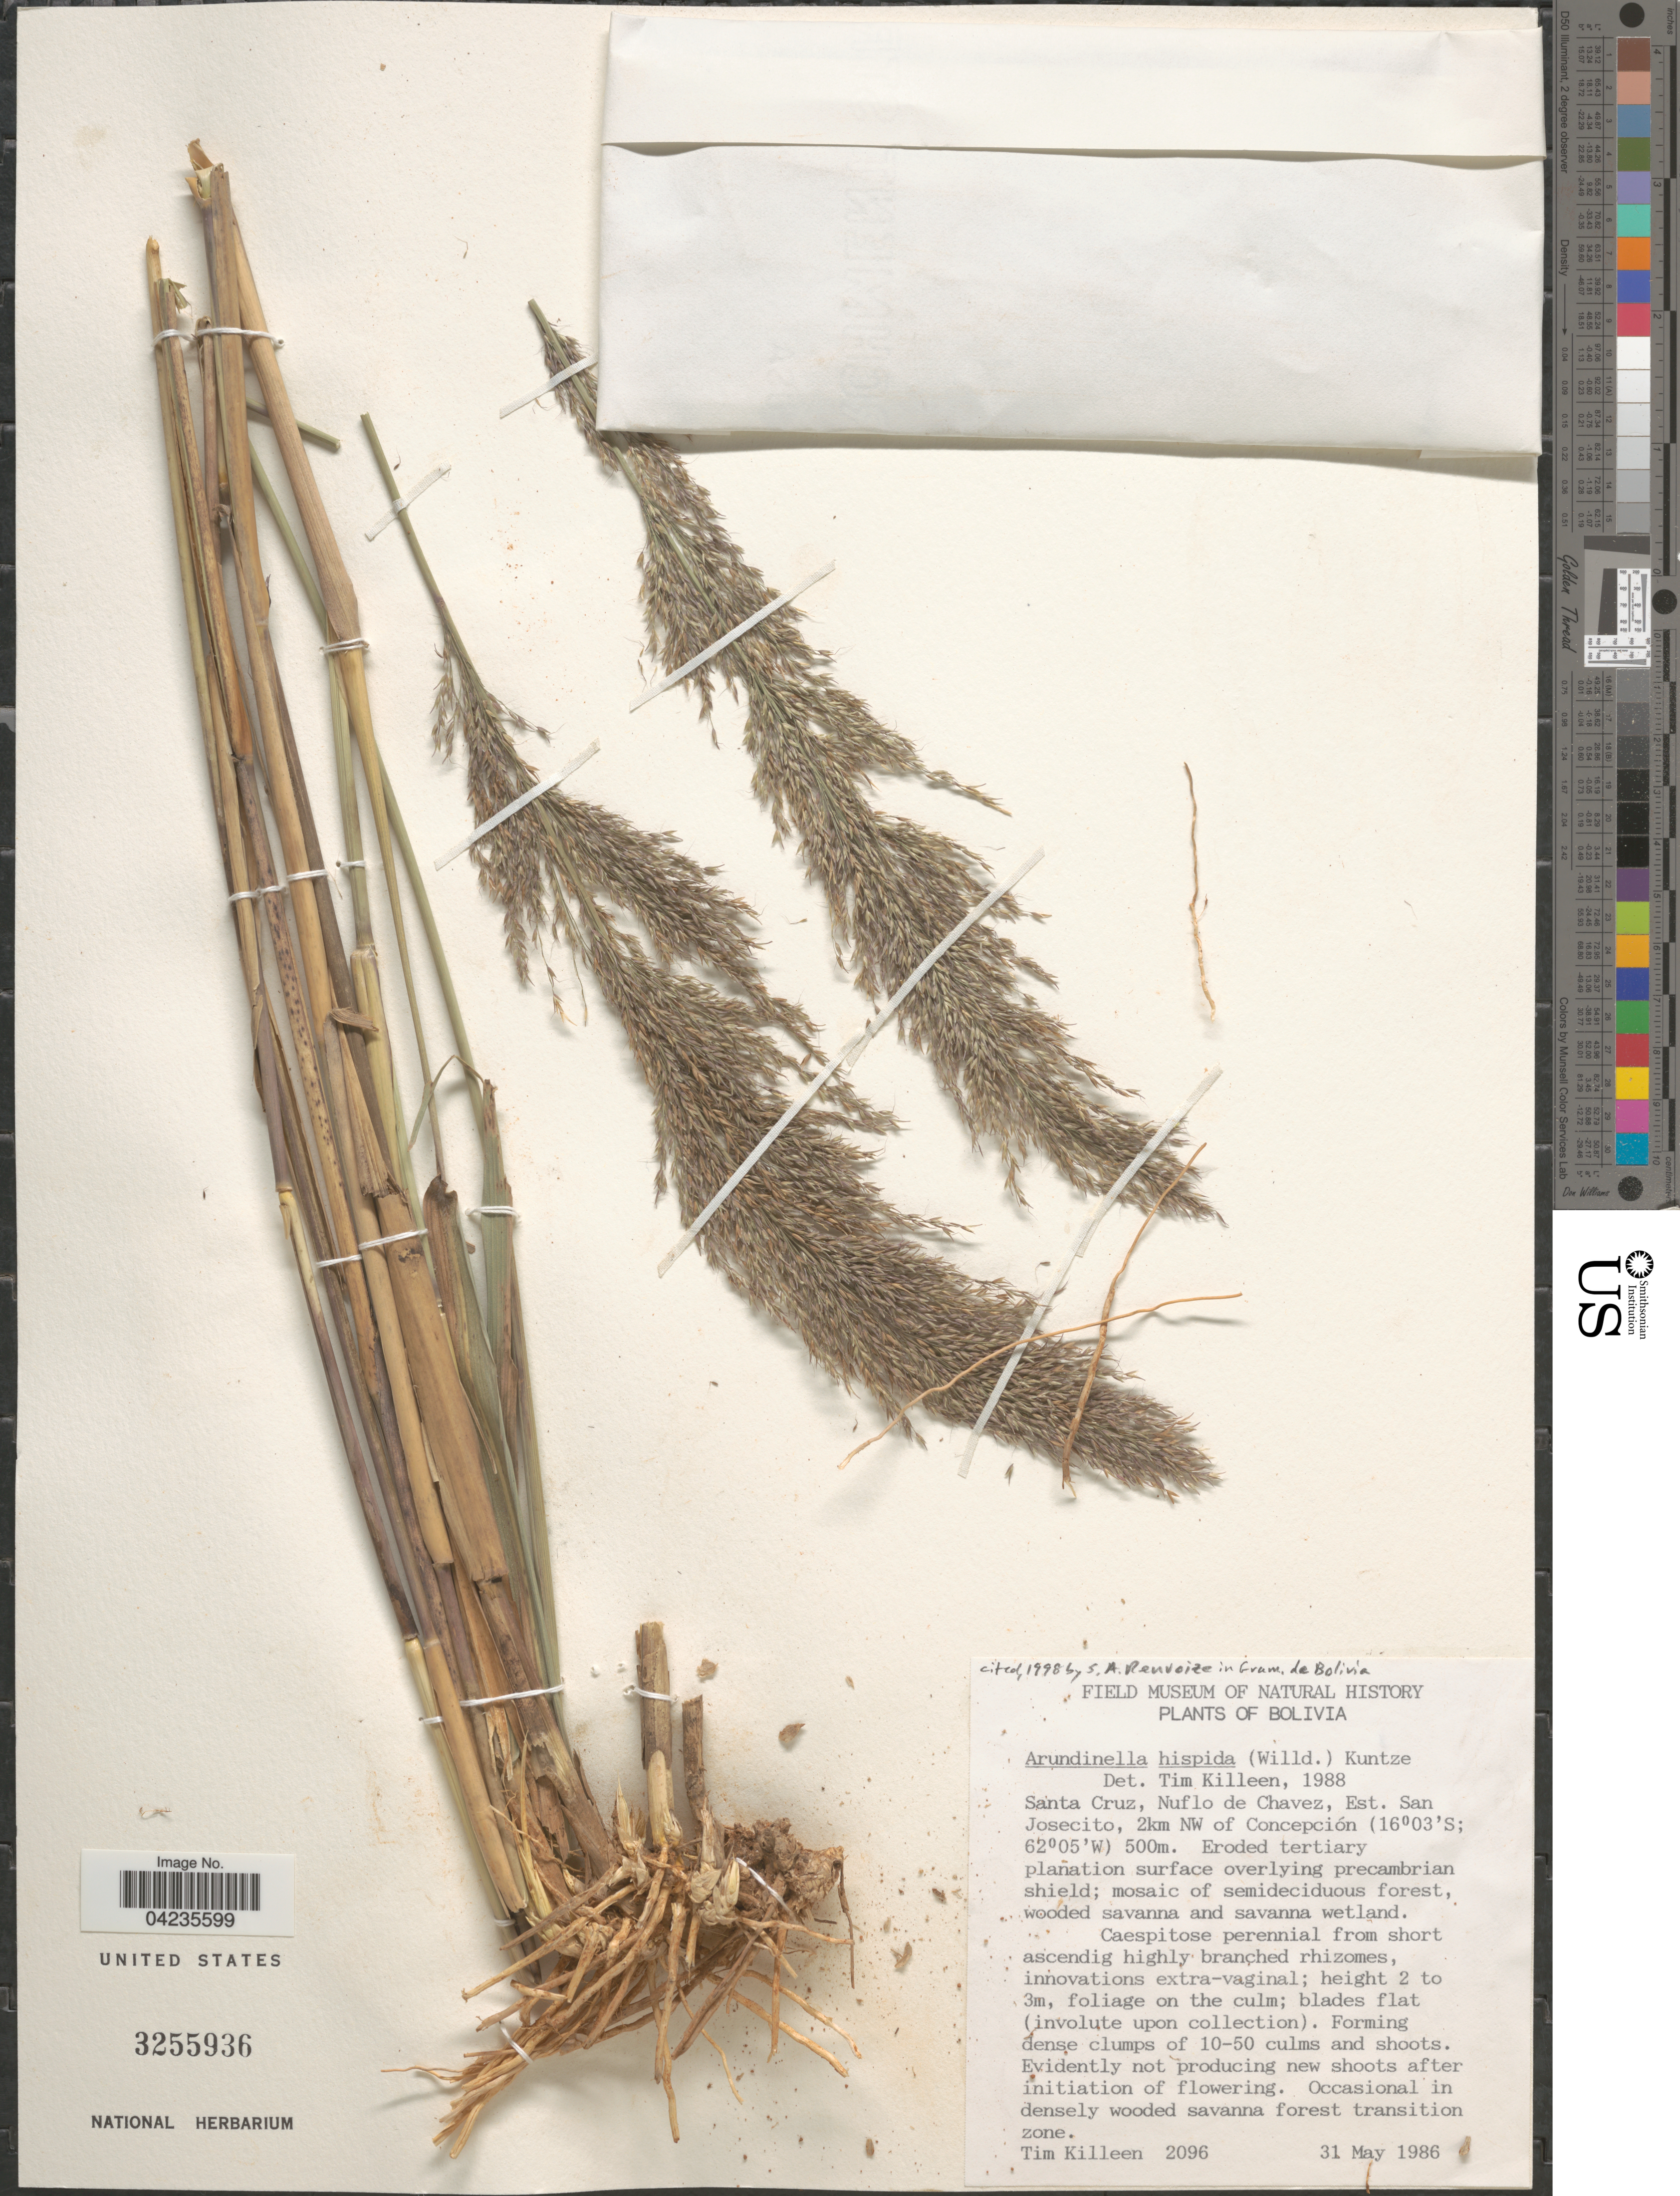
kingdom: Plantae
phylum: Tracheophyta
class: Liliopsida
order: Poales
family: Poaceae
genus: Arundinella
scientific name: Arundinella hispida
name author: (Humb. & Bonpl. ex Willd.) Kuntze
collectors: T. J. Killeen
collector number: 2096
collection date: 1986-05-31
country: Bolivia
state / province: Santa Cruz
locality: Santa Cruz, Nuflo de Chavez, Est. San Josecito, 2km NW of Concepción.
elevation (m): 500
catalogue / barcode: US 3255936